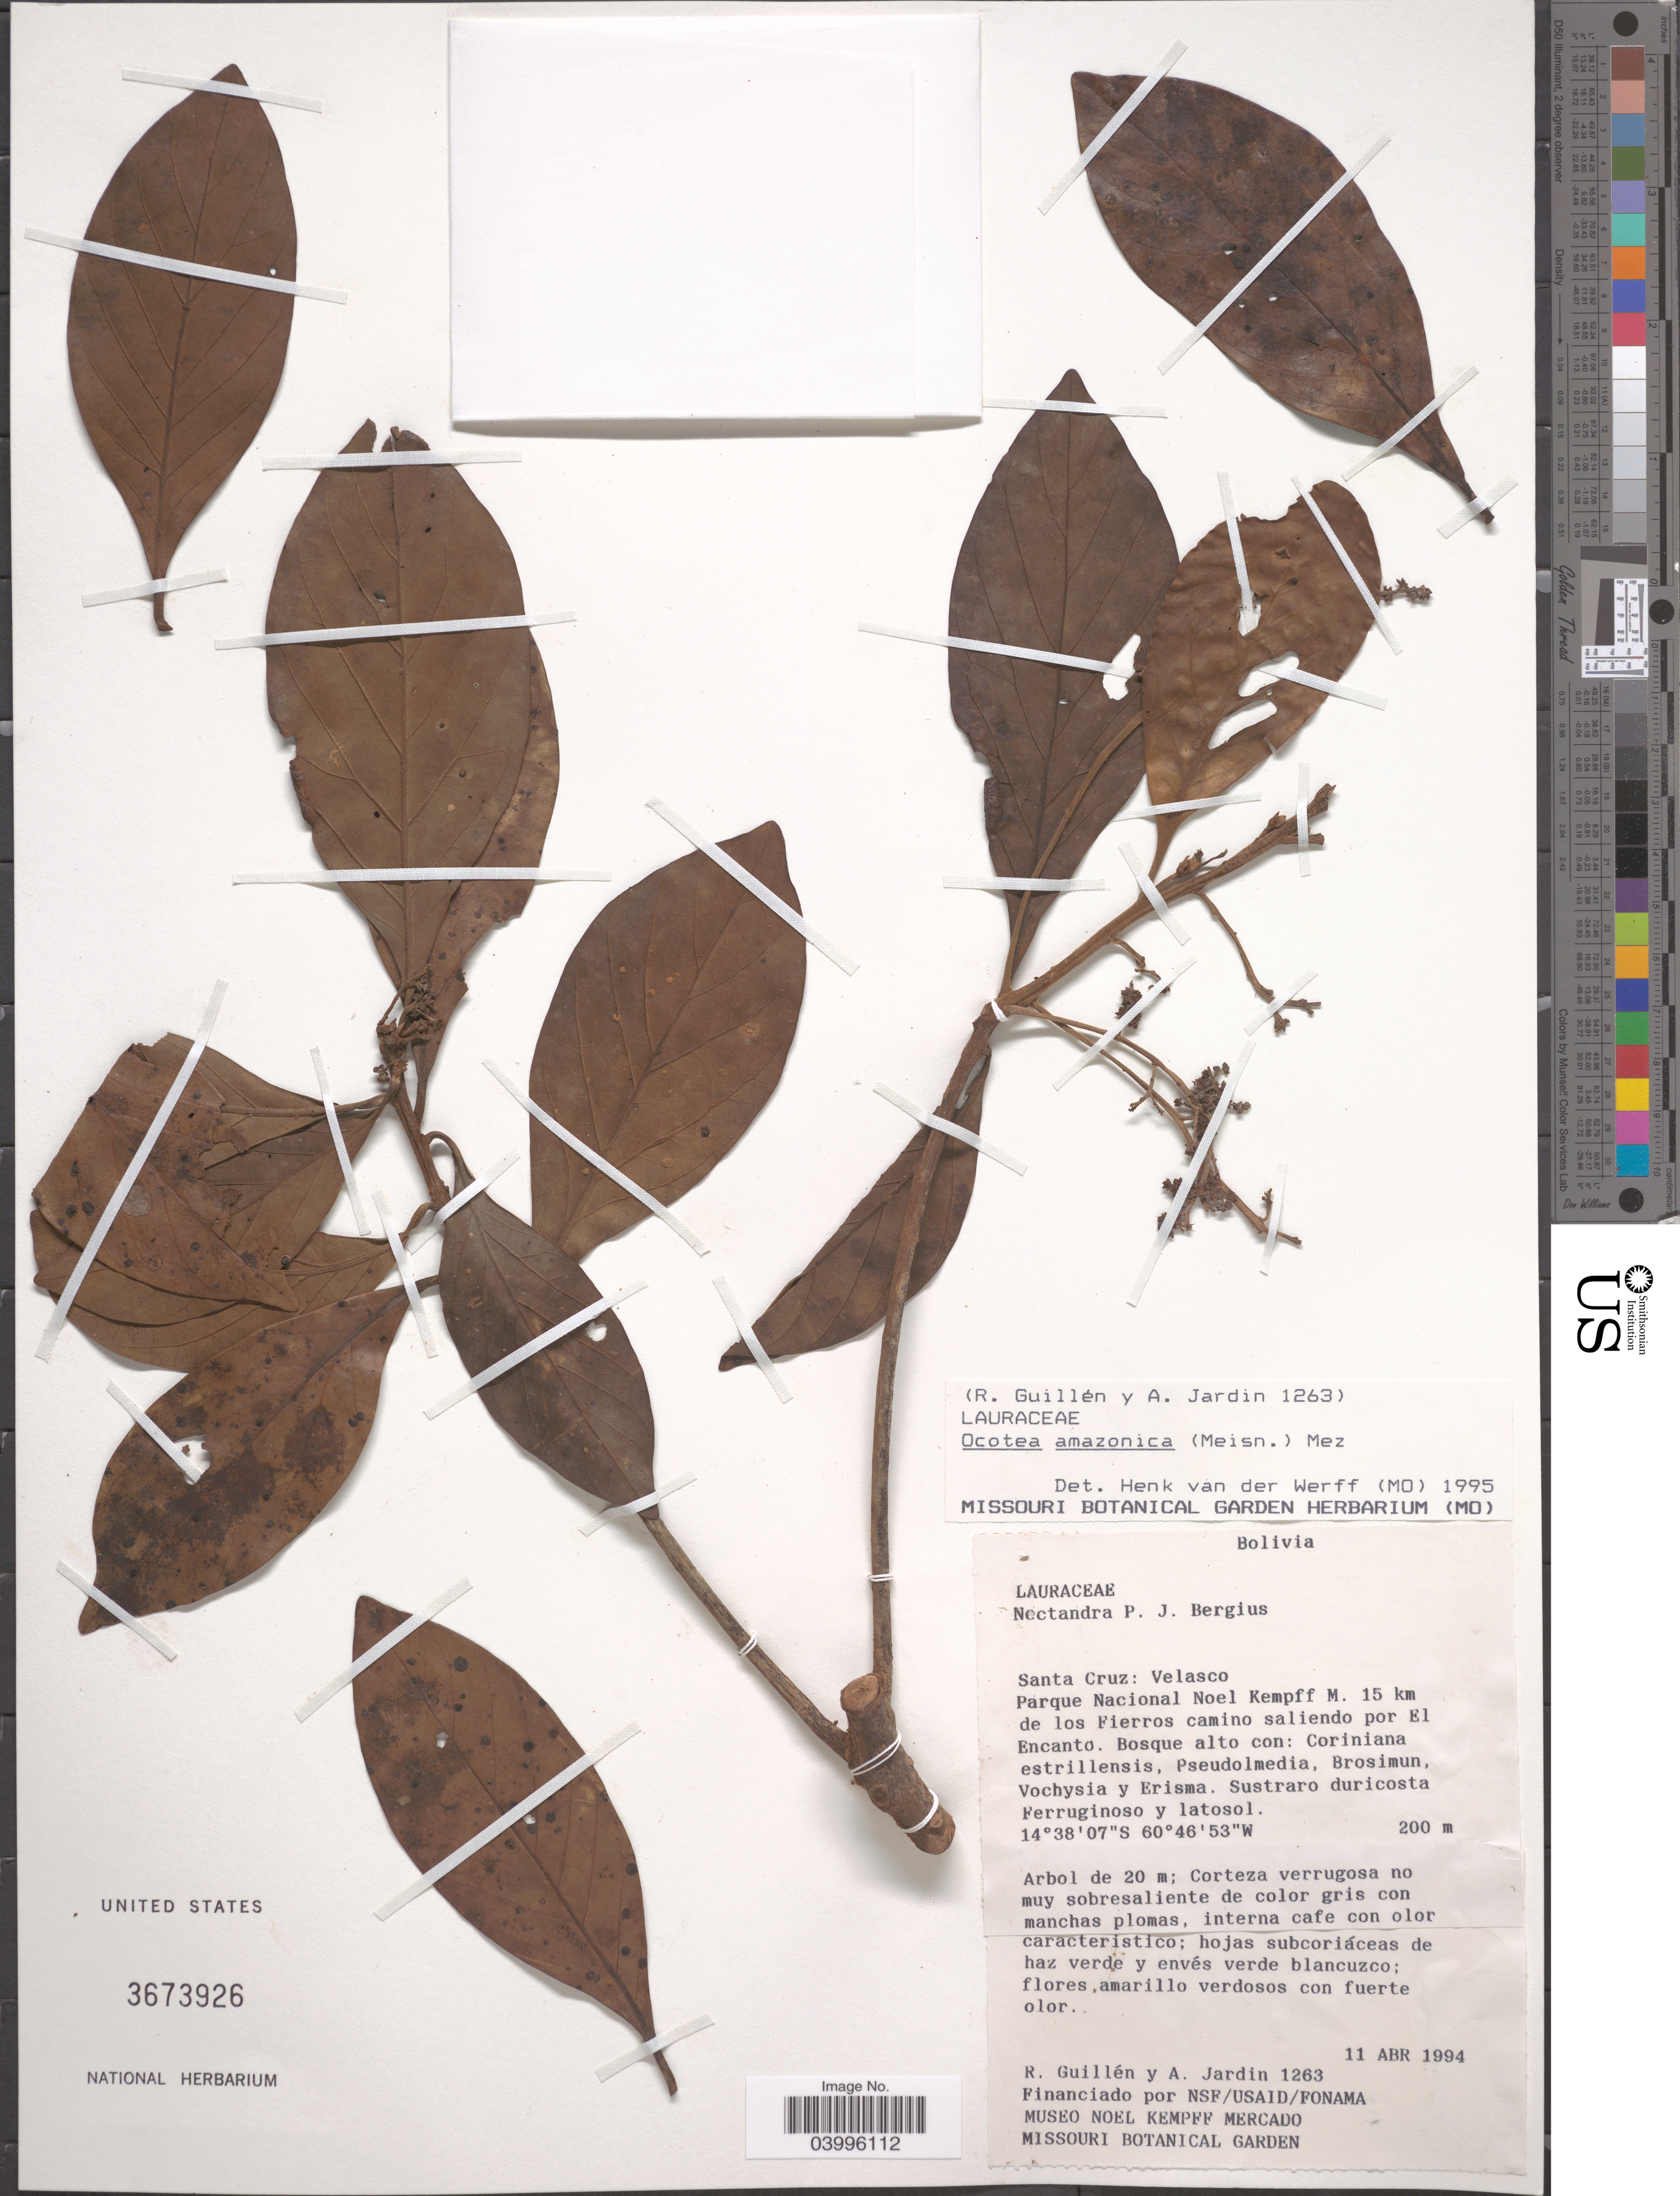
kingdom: Plantae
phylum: Tracheophyta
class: Magnoliopsida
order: Laurales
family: Lauraceae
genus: Ocotea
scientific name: Ocotea amazonica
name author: (Meisn.) Mez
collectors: R. Guillen & A. Jardin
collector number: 1263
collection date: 1994-04-11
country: Bolivia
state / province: Santa Cruz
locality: Velasco. Parque Nacional Noel Kempff M. 15 km de los Fierros camino saliendo por El Encanto.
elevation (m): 200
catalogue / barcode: US 3673926